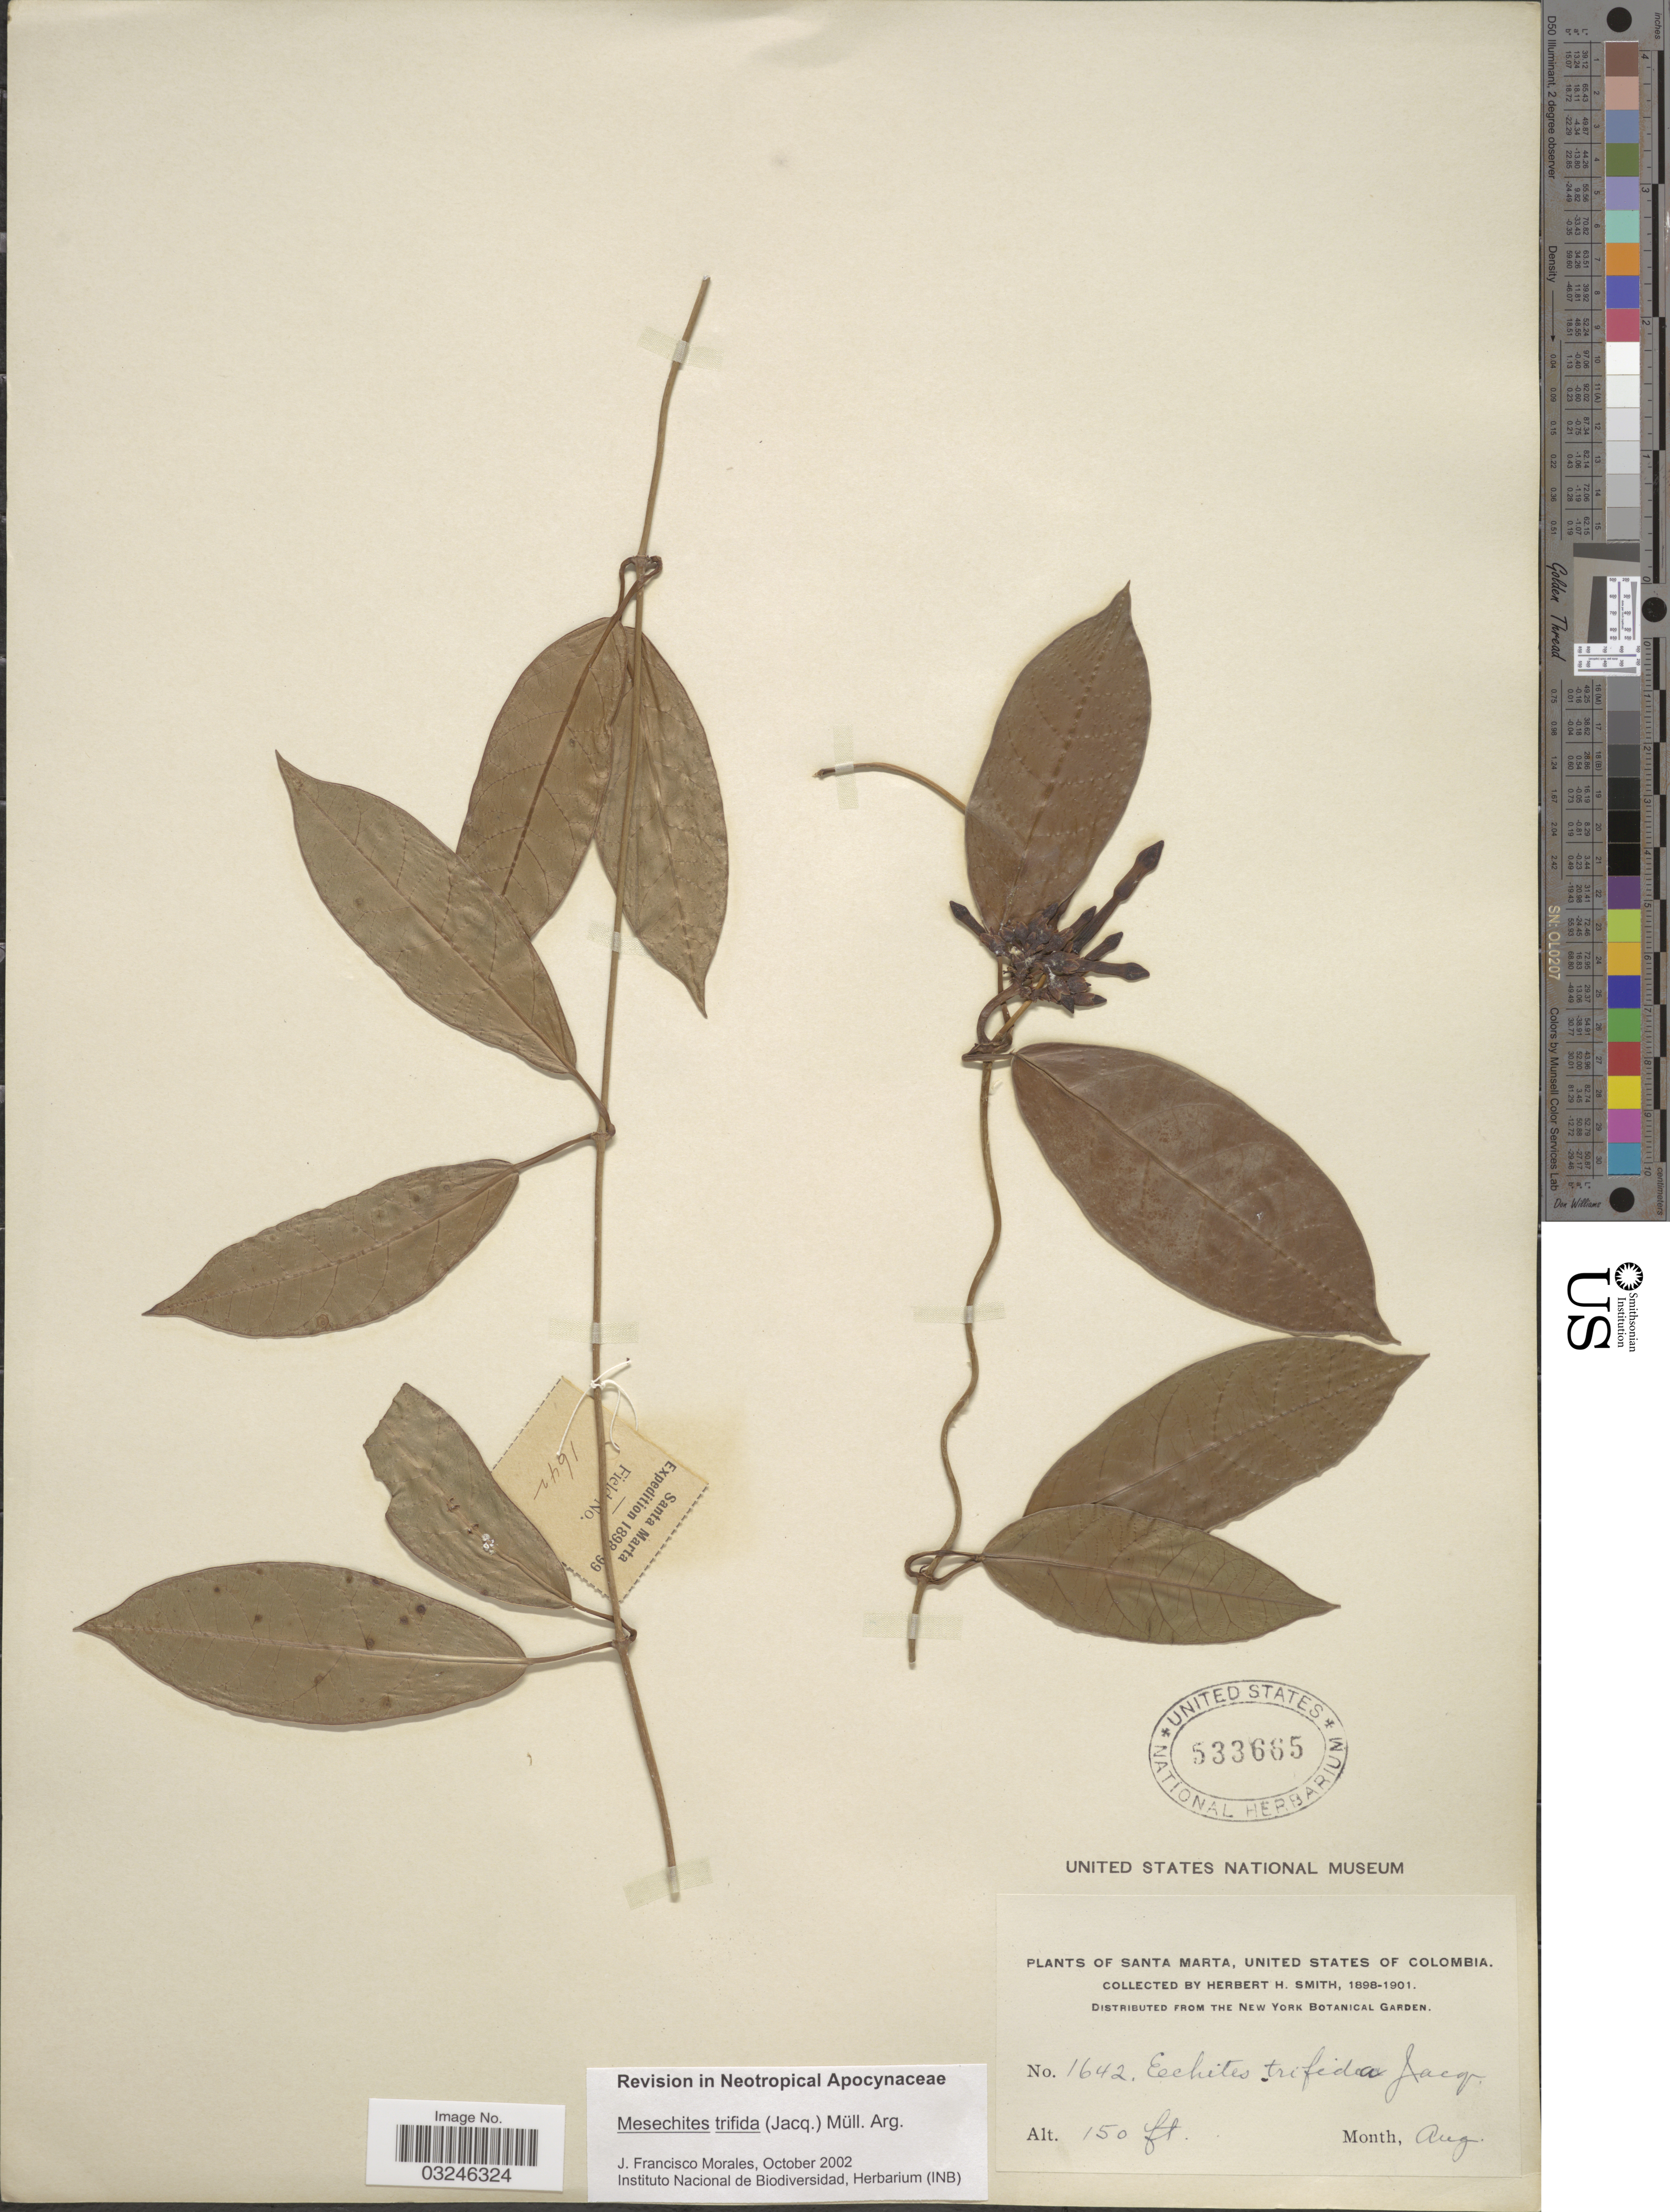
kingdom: Plantae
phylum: Tracheophyta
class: Magnoliopsida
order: Gentianales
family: Apocynaceae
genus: Mesechites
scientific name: Mesechites trifidus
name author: (Jacq.) Müll. Arg.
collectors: Herbert H. Smith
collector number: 1642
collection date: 1898-08/1901-08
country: Colombia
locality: Santa Marta, United States of Colombia.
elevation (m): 46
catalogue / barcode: US 533665